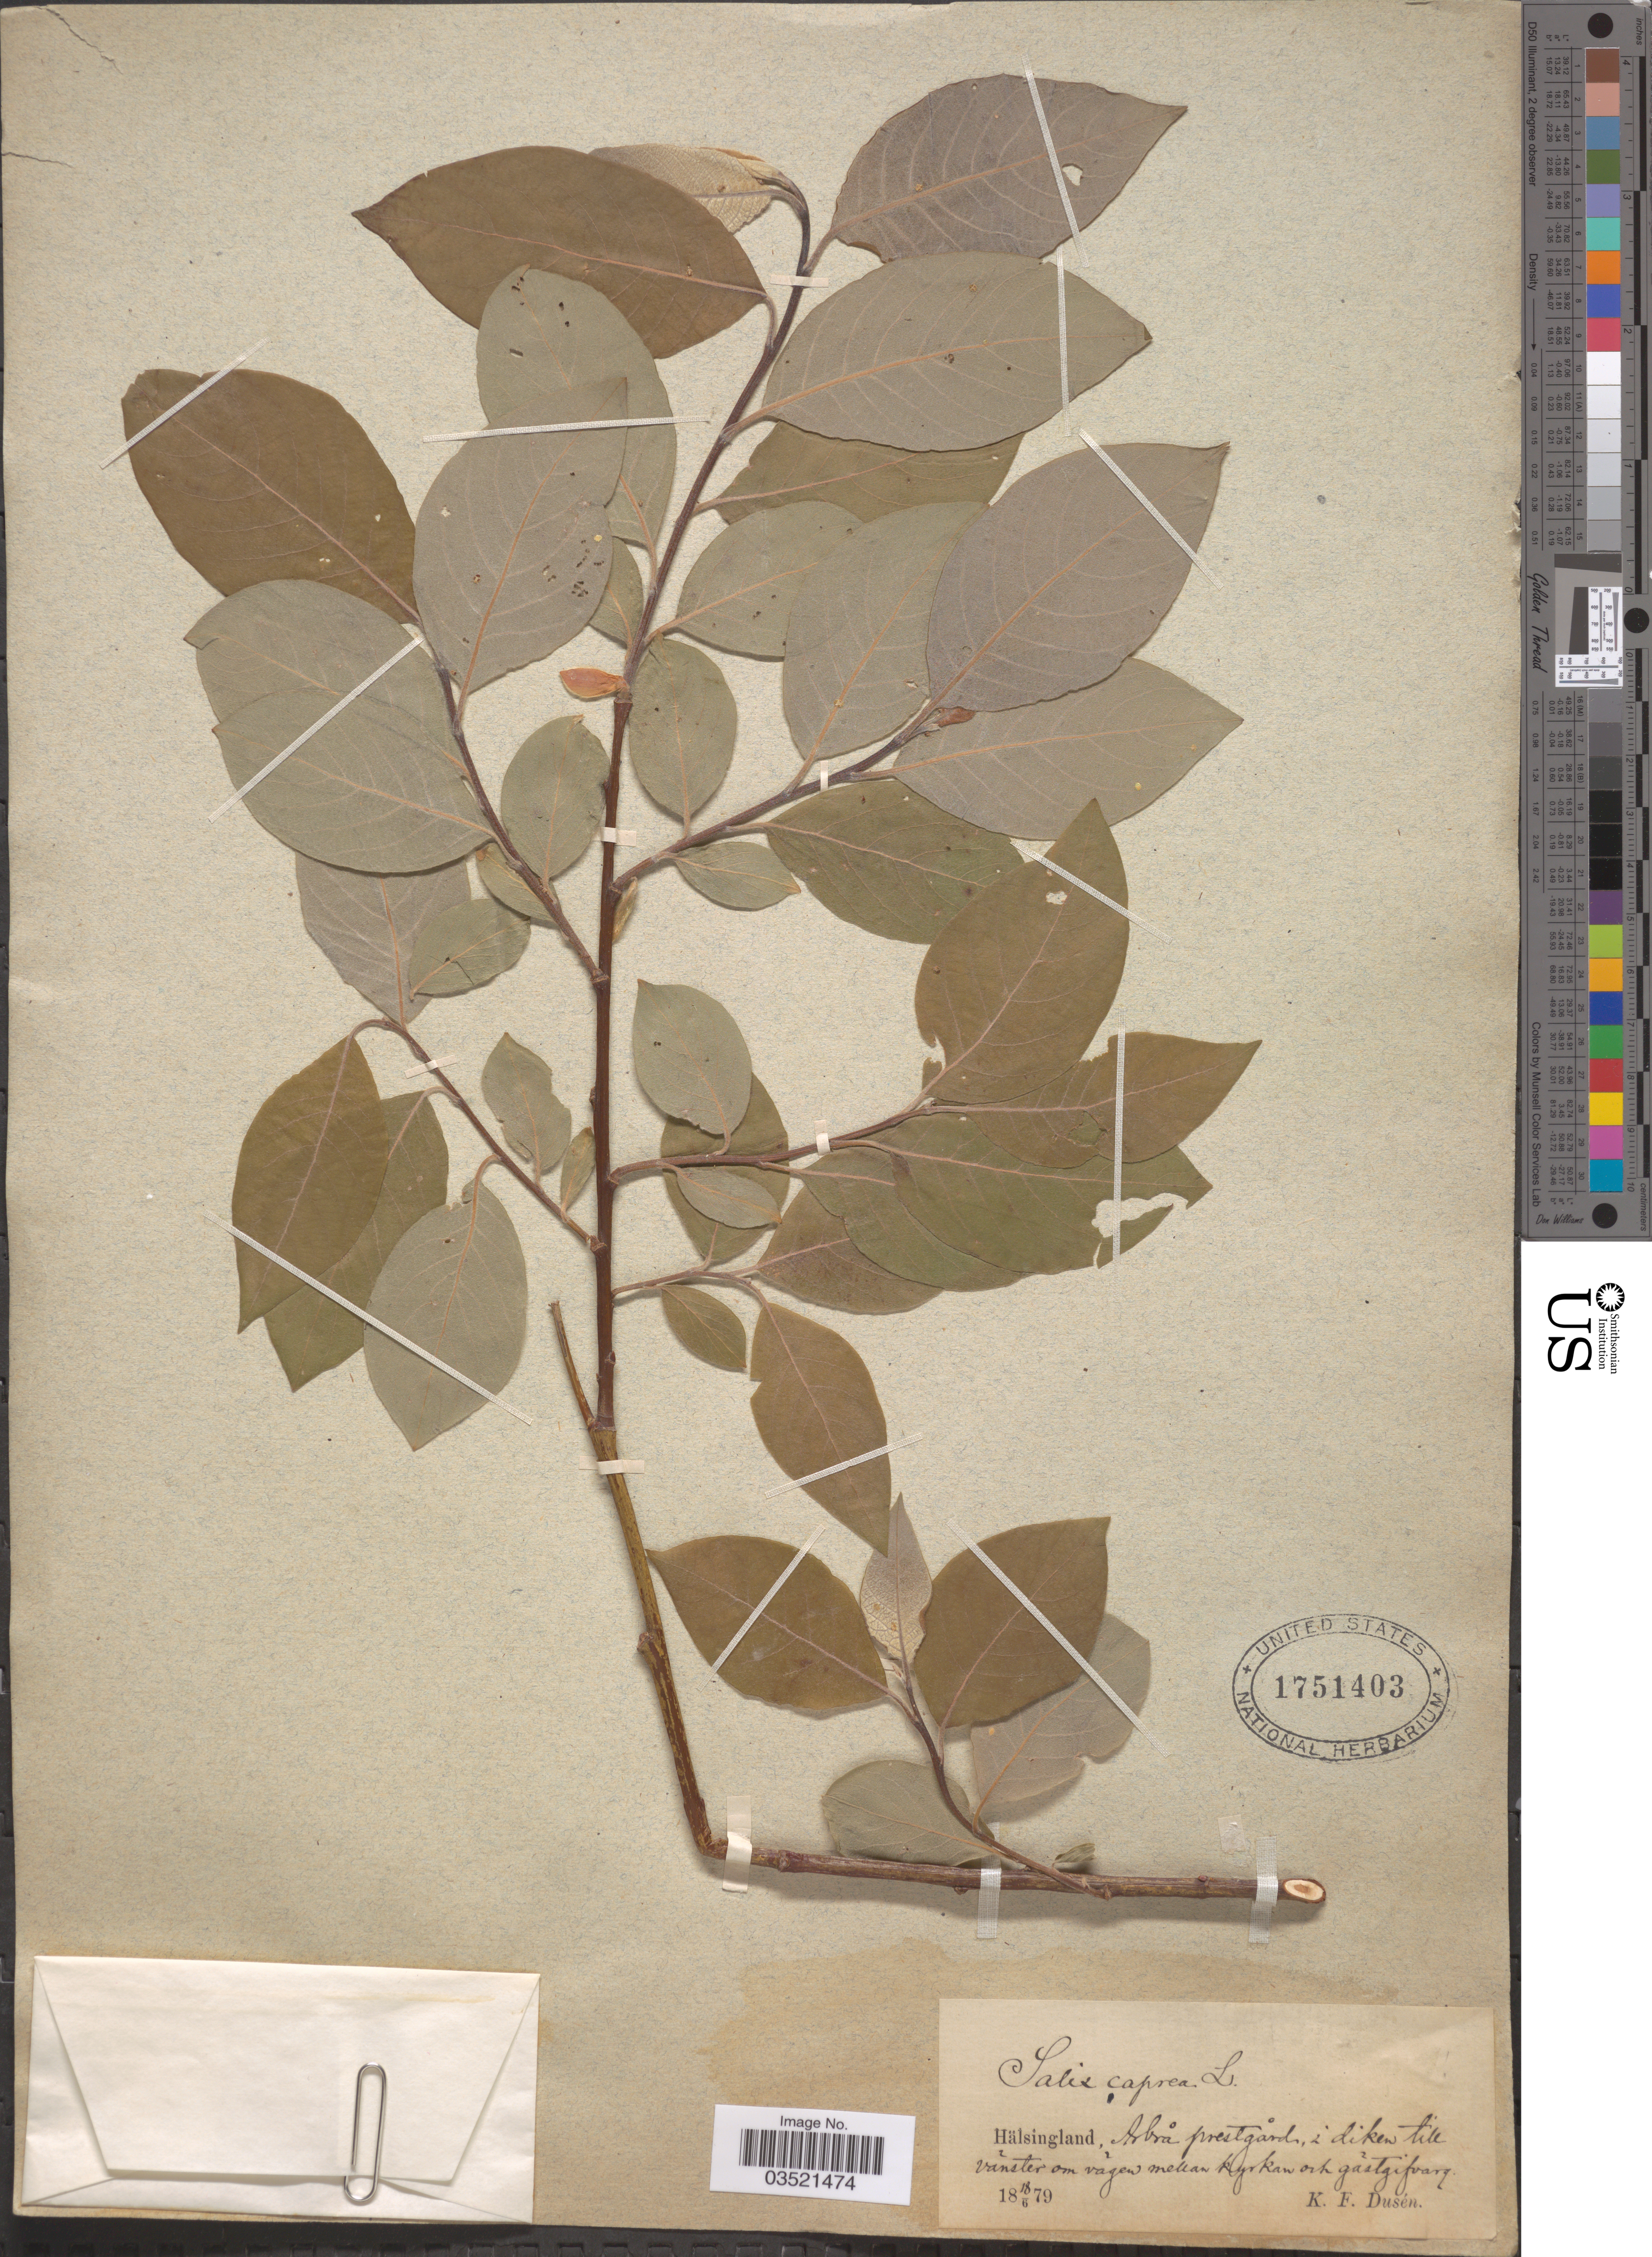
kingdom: Plantae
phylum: Tracheophyta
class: Magnoliopsida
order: Malpighiales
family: Salicaceae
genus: Salix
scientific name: Salix caprea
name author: L.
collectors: K. Dusén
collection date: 1879-06-18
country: Sweden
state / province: Gavleborg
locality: Hälsingland, Arbrå prestgård, i diken tile vanster om vagen mellan kyrkan och gastgifvarq [interpreted].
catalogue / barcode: US 1751403